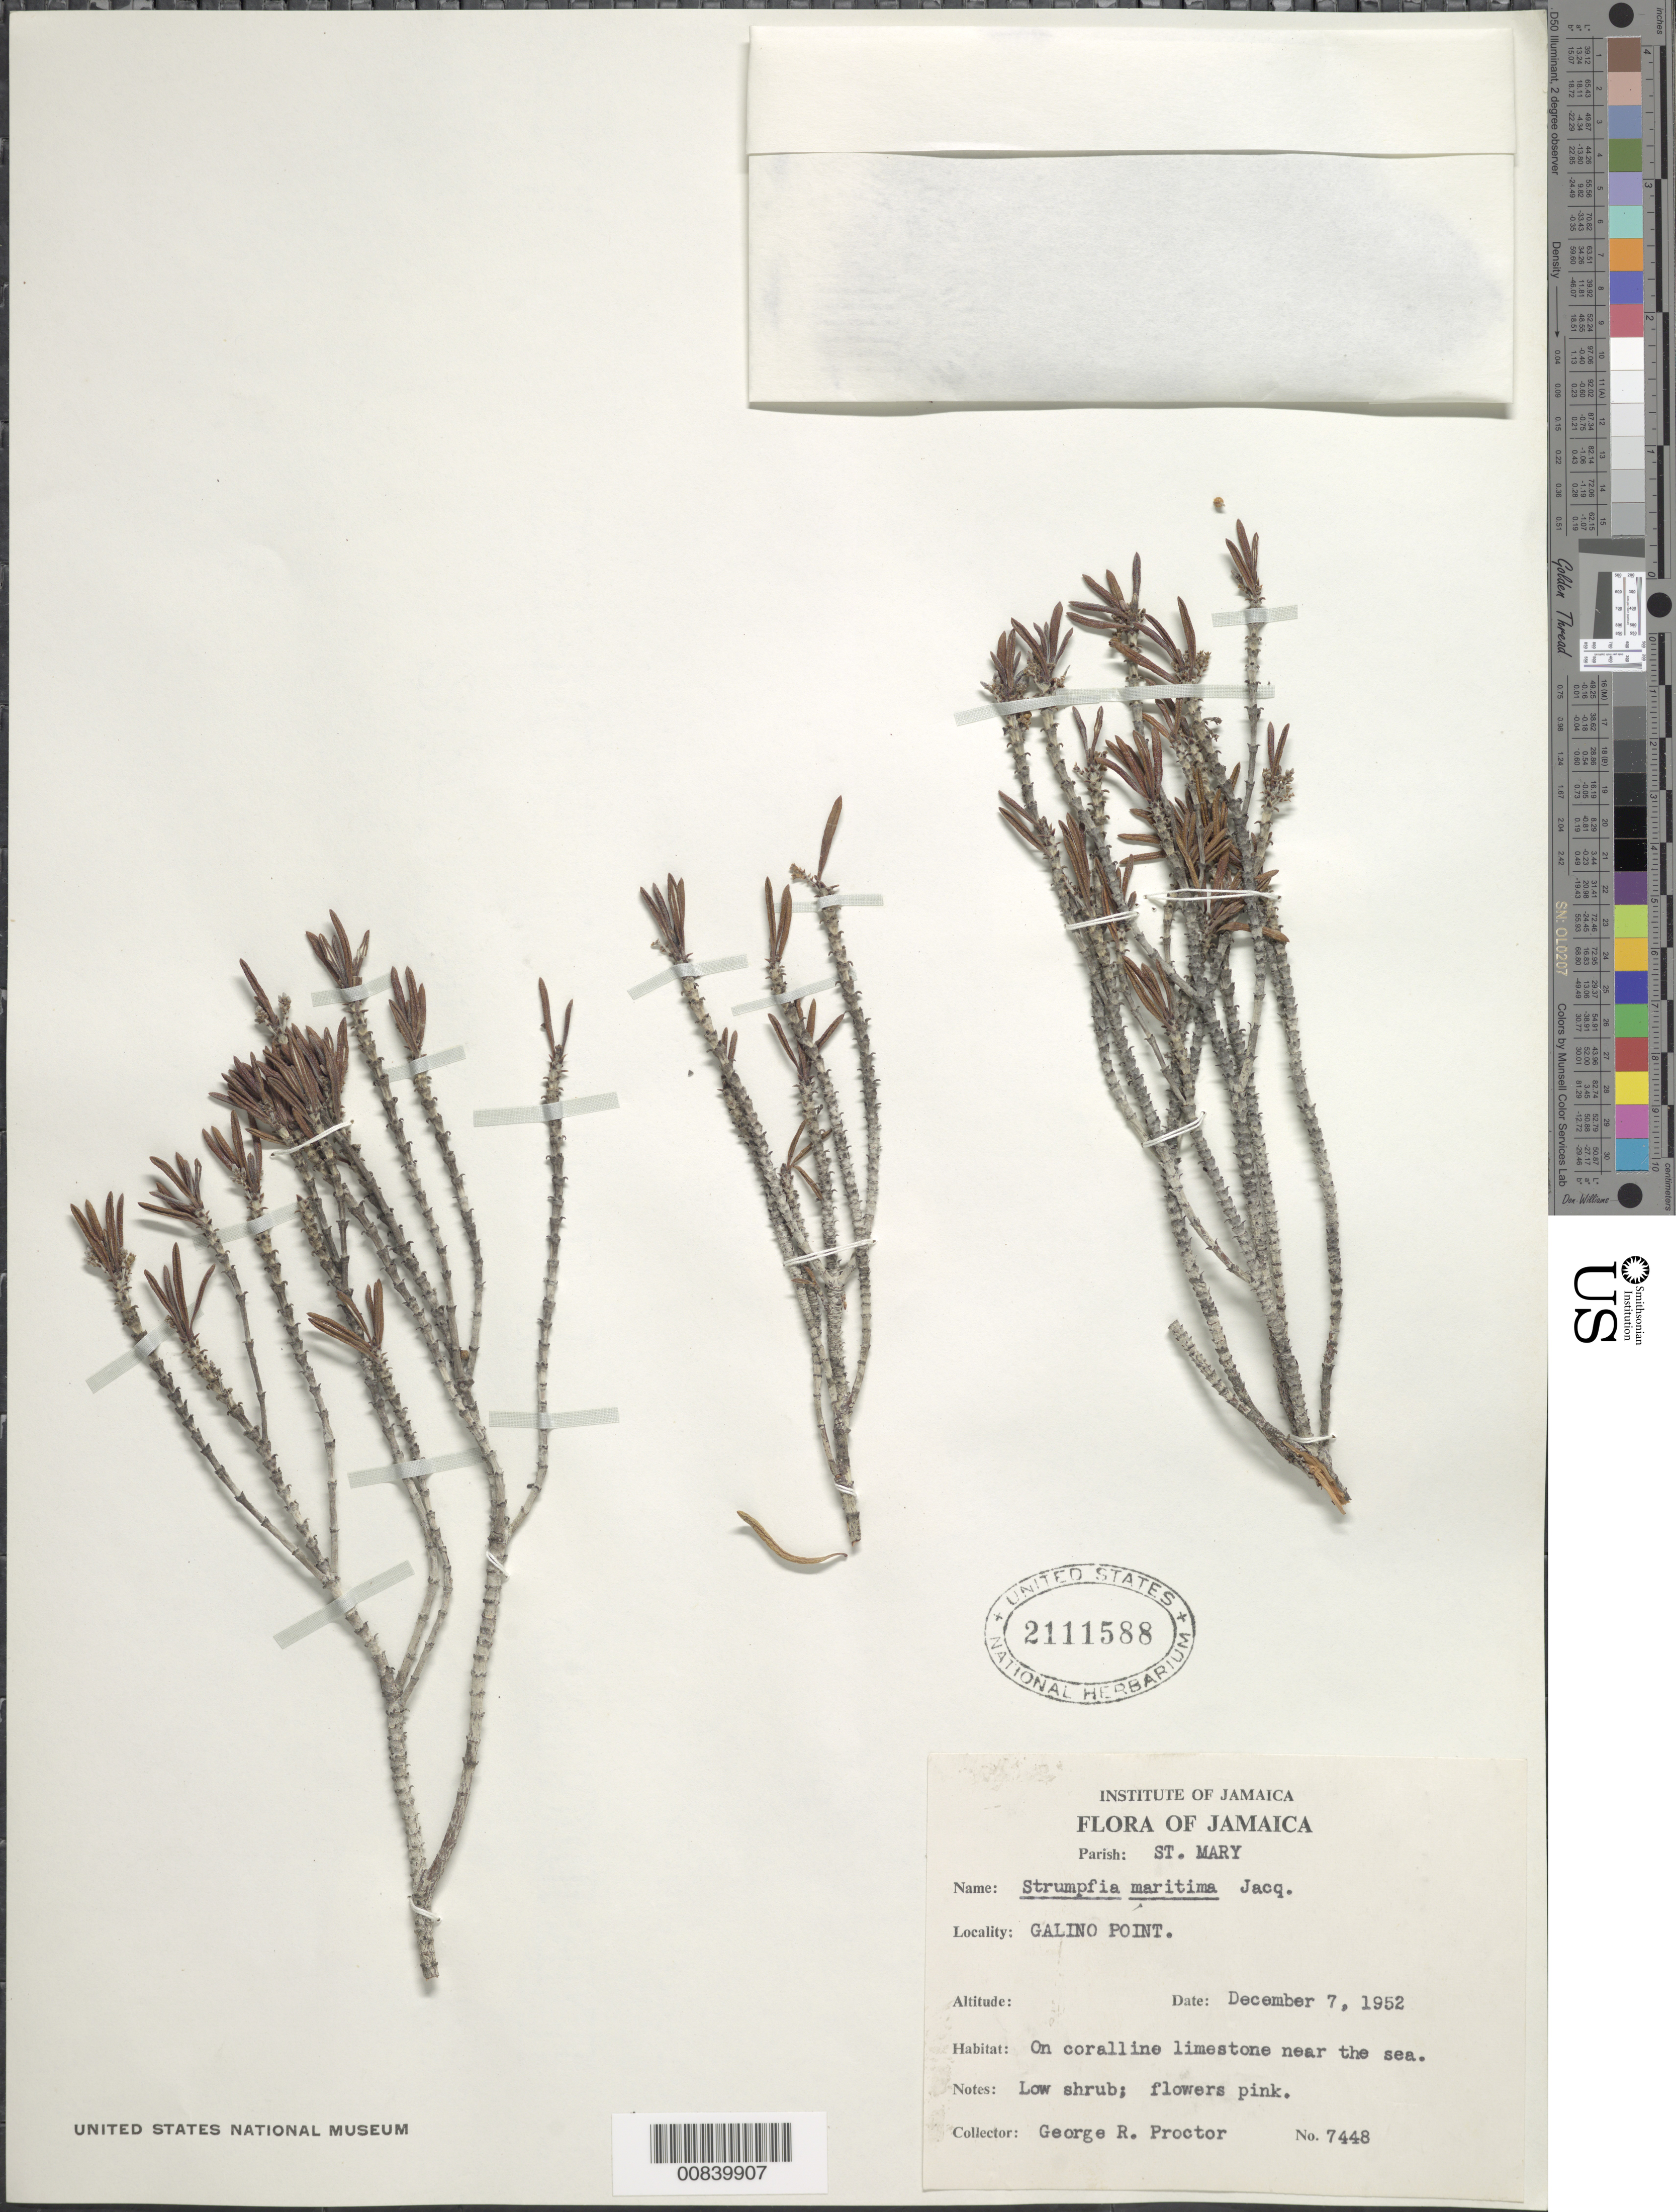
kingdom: Plantae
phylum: Tracheophyta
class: Magnoliopsida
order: Gentianales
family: Rubiaceae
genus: Strumpfia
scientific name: Strumpfia maritima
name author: Jacq.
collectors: G. R. Proctor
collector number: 7448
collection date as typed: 07 Dec 1952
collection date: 1952-12-07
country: Jamaica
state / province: Saint Mary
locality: Galino Point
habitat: On coralline limestone near the sea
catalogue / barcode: US 2111588